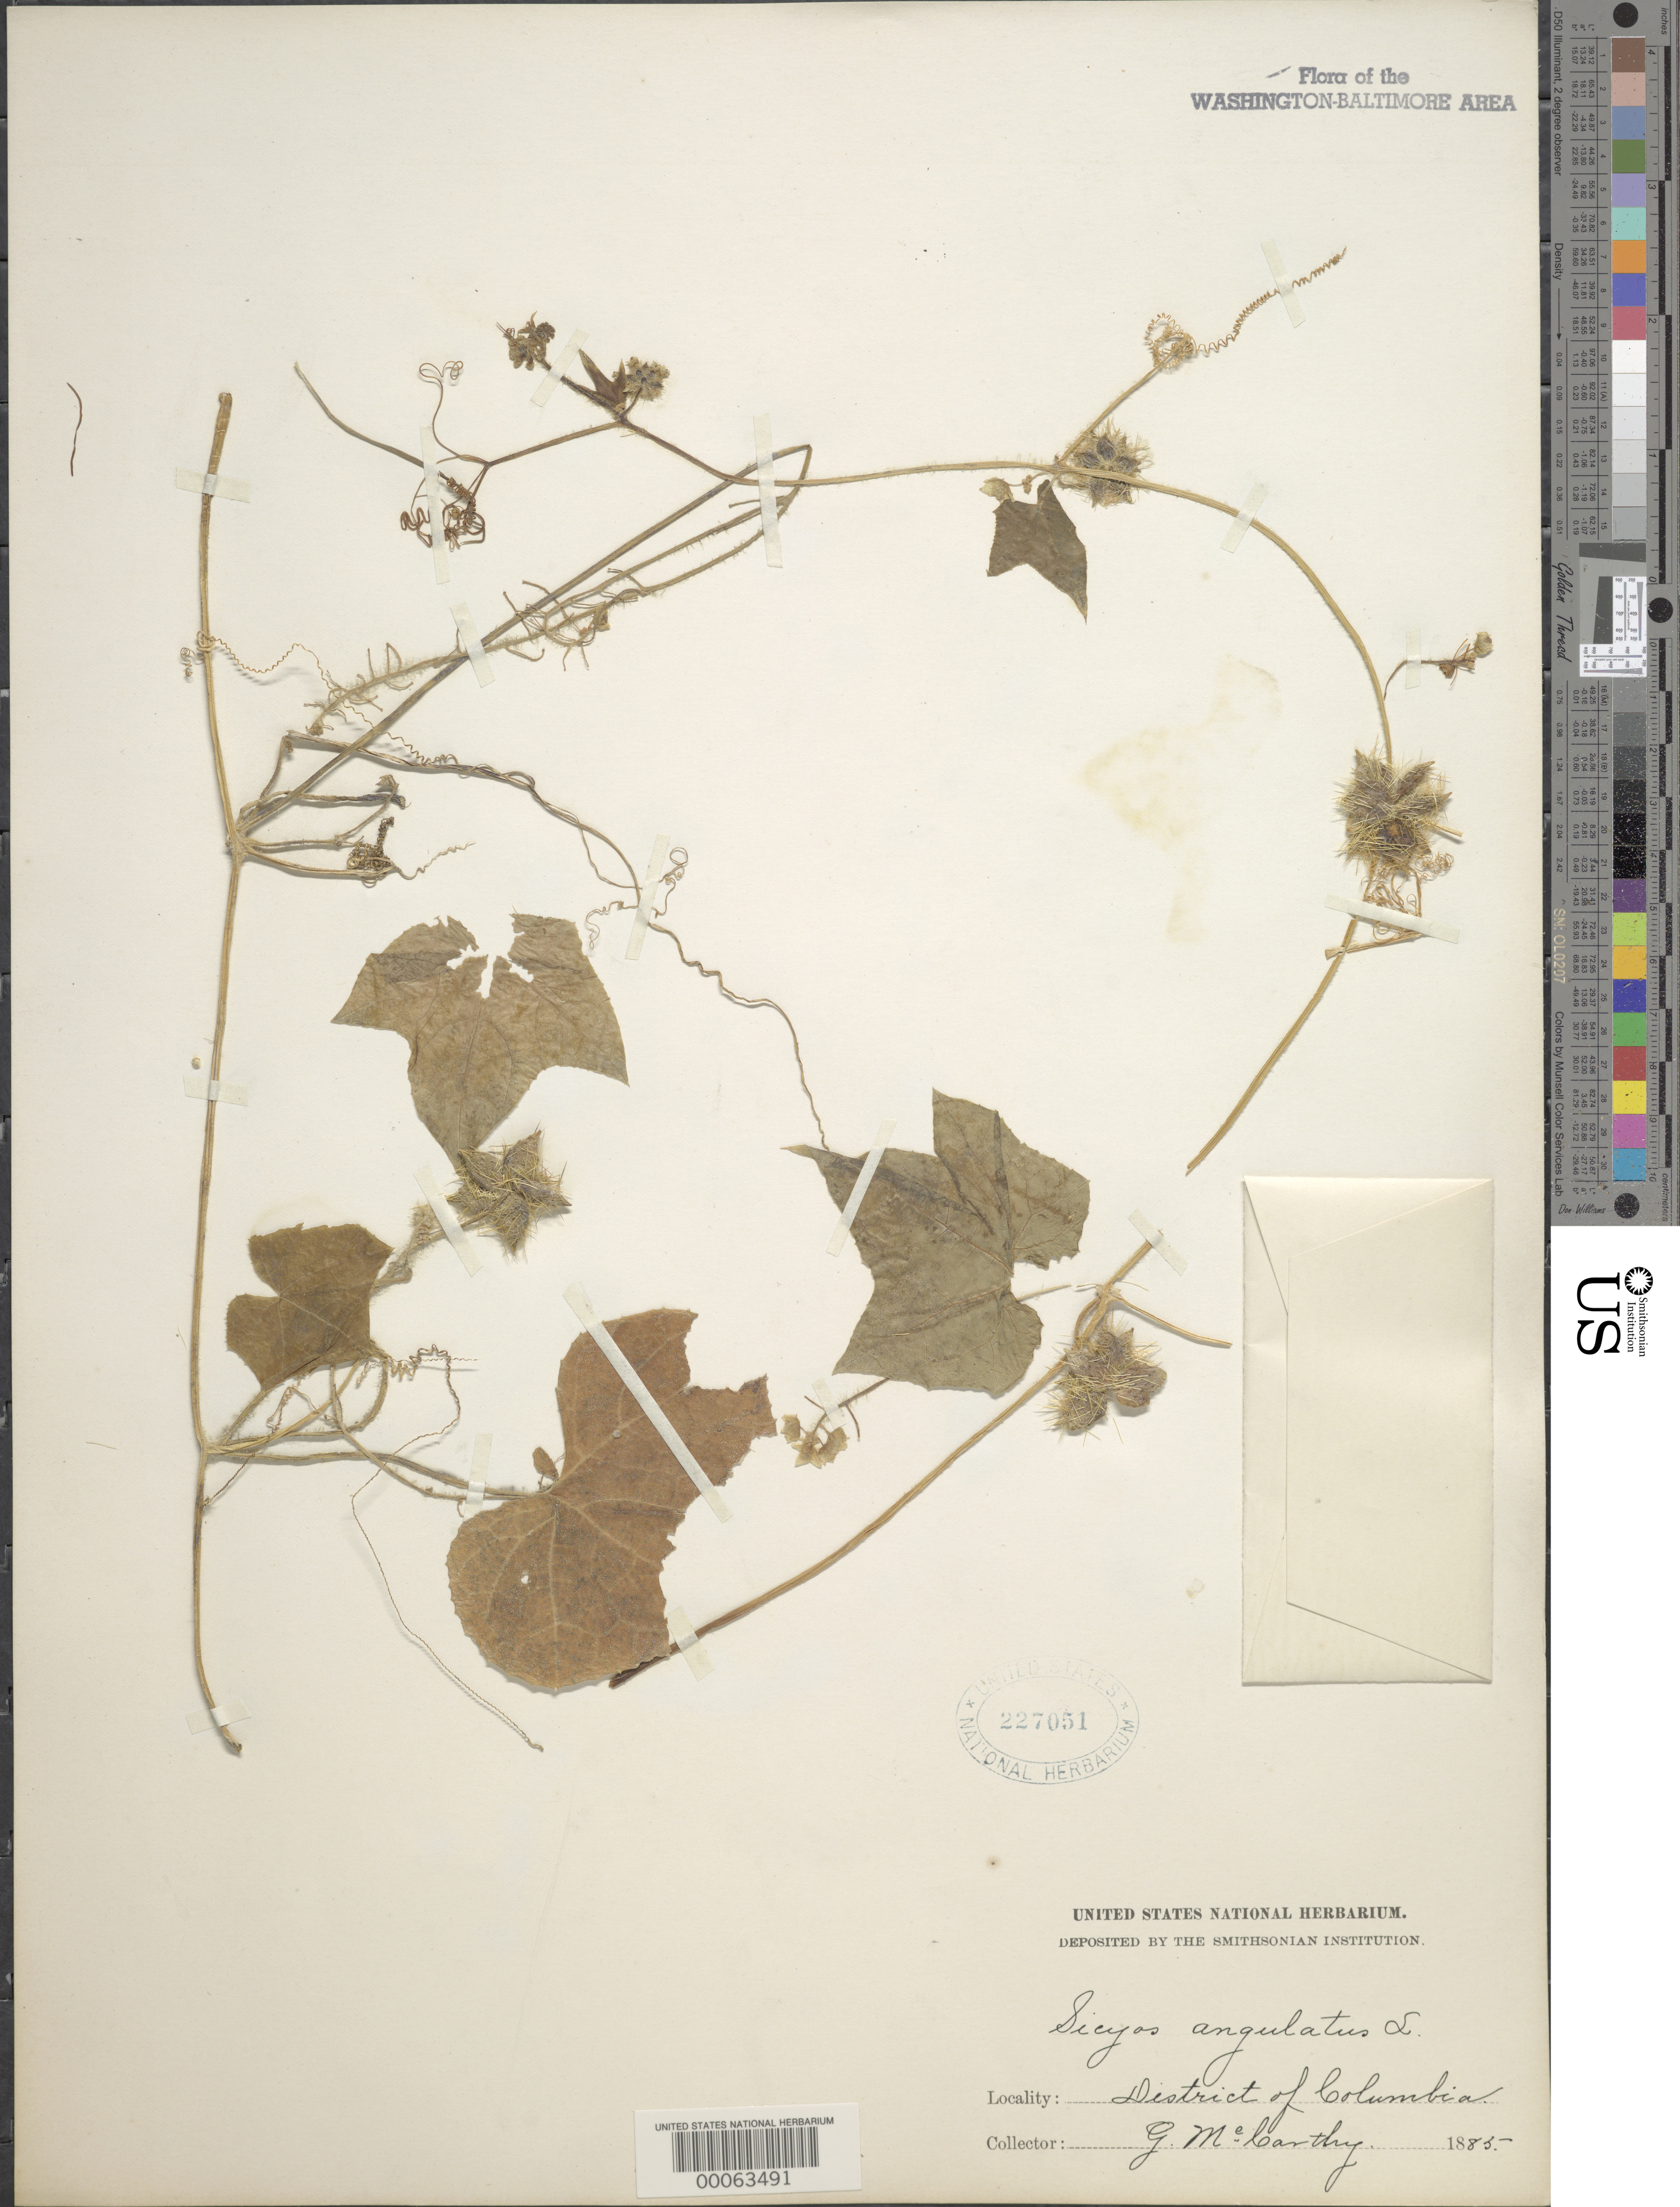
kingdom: Plantae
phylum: Tracheophyta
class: Magnoliopsida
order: Cucurbitales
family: Cucurbitaceae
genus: Sicyos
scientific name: Sicyos angulatus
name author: L.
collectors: G. McCarthy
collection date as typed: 1885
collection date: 1885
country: United States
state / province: District of Columbia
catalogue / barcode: US 227051